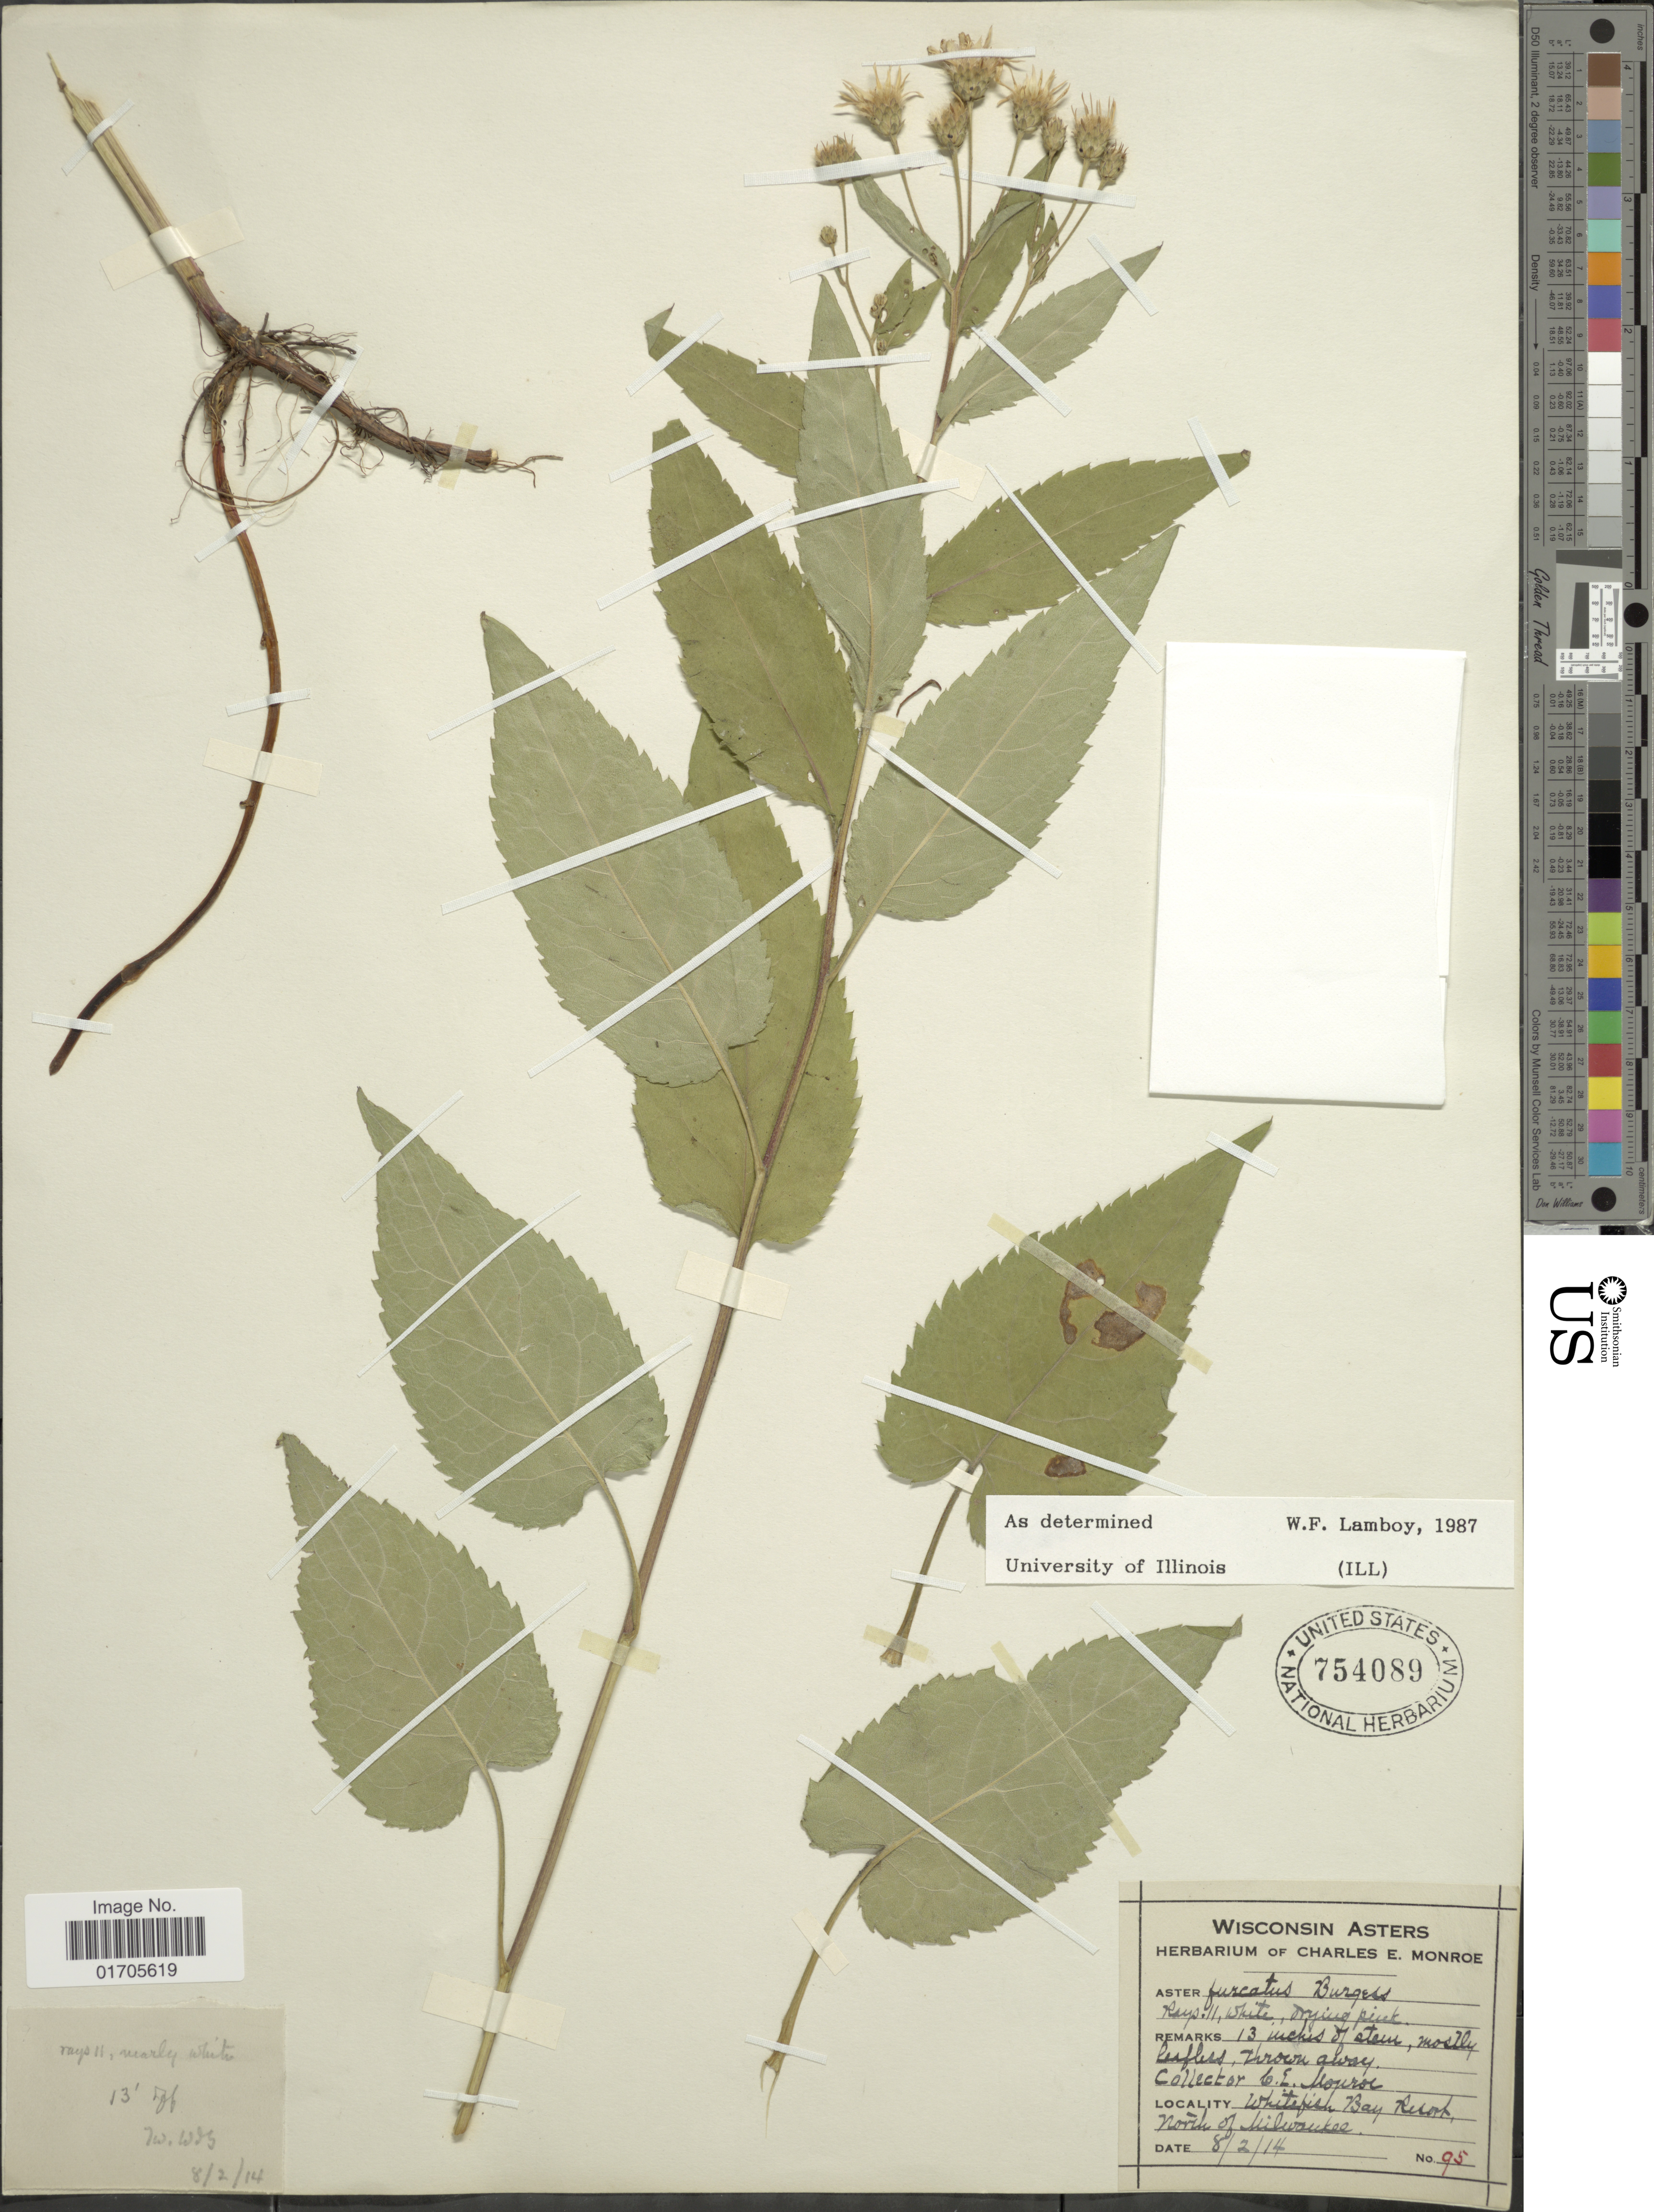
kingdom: Plantae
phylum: Tracheophyta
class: Magnoliopsida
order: Asterales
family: Asteraceae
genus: Eurybia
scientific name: Eurybia furcata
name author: G.L. Nesom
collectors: C. Monroe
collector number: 95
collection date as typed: Transcribed d/m/y: 2/8/14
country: United States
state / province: Wisconsin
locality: Wisconsin Asters. Whitefish, Bay Resort, North of Milwaukee.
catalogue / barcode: US 754089